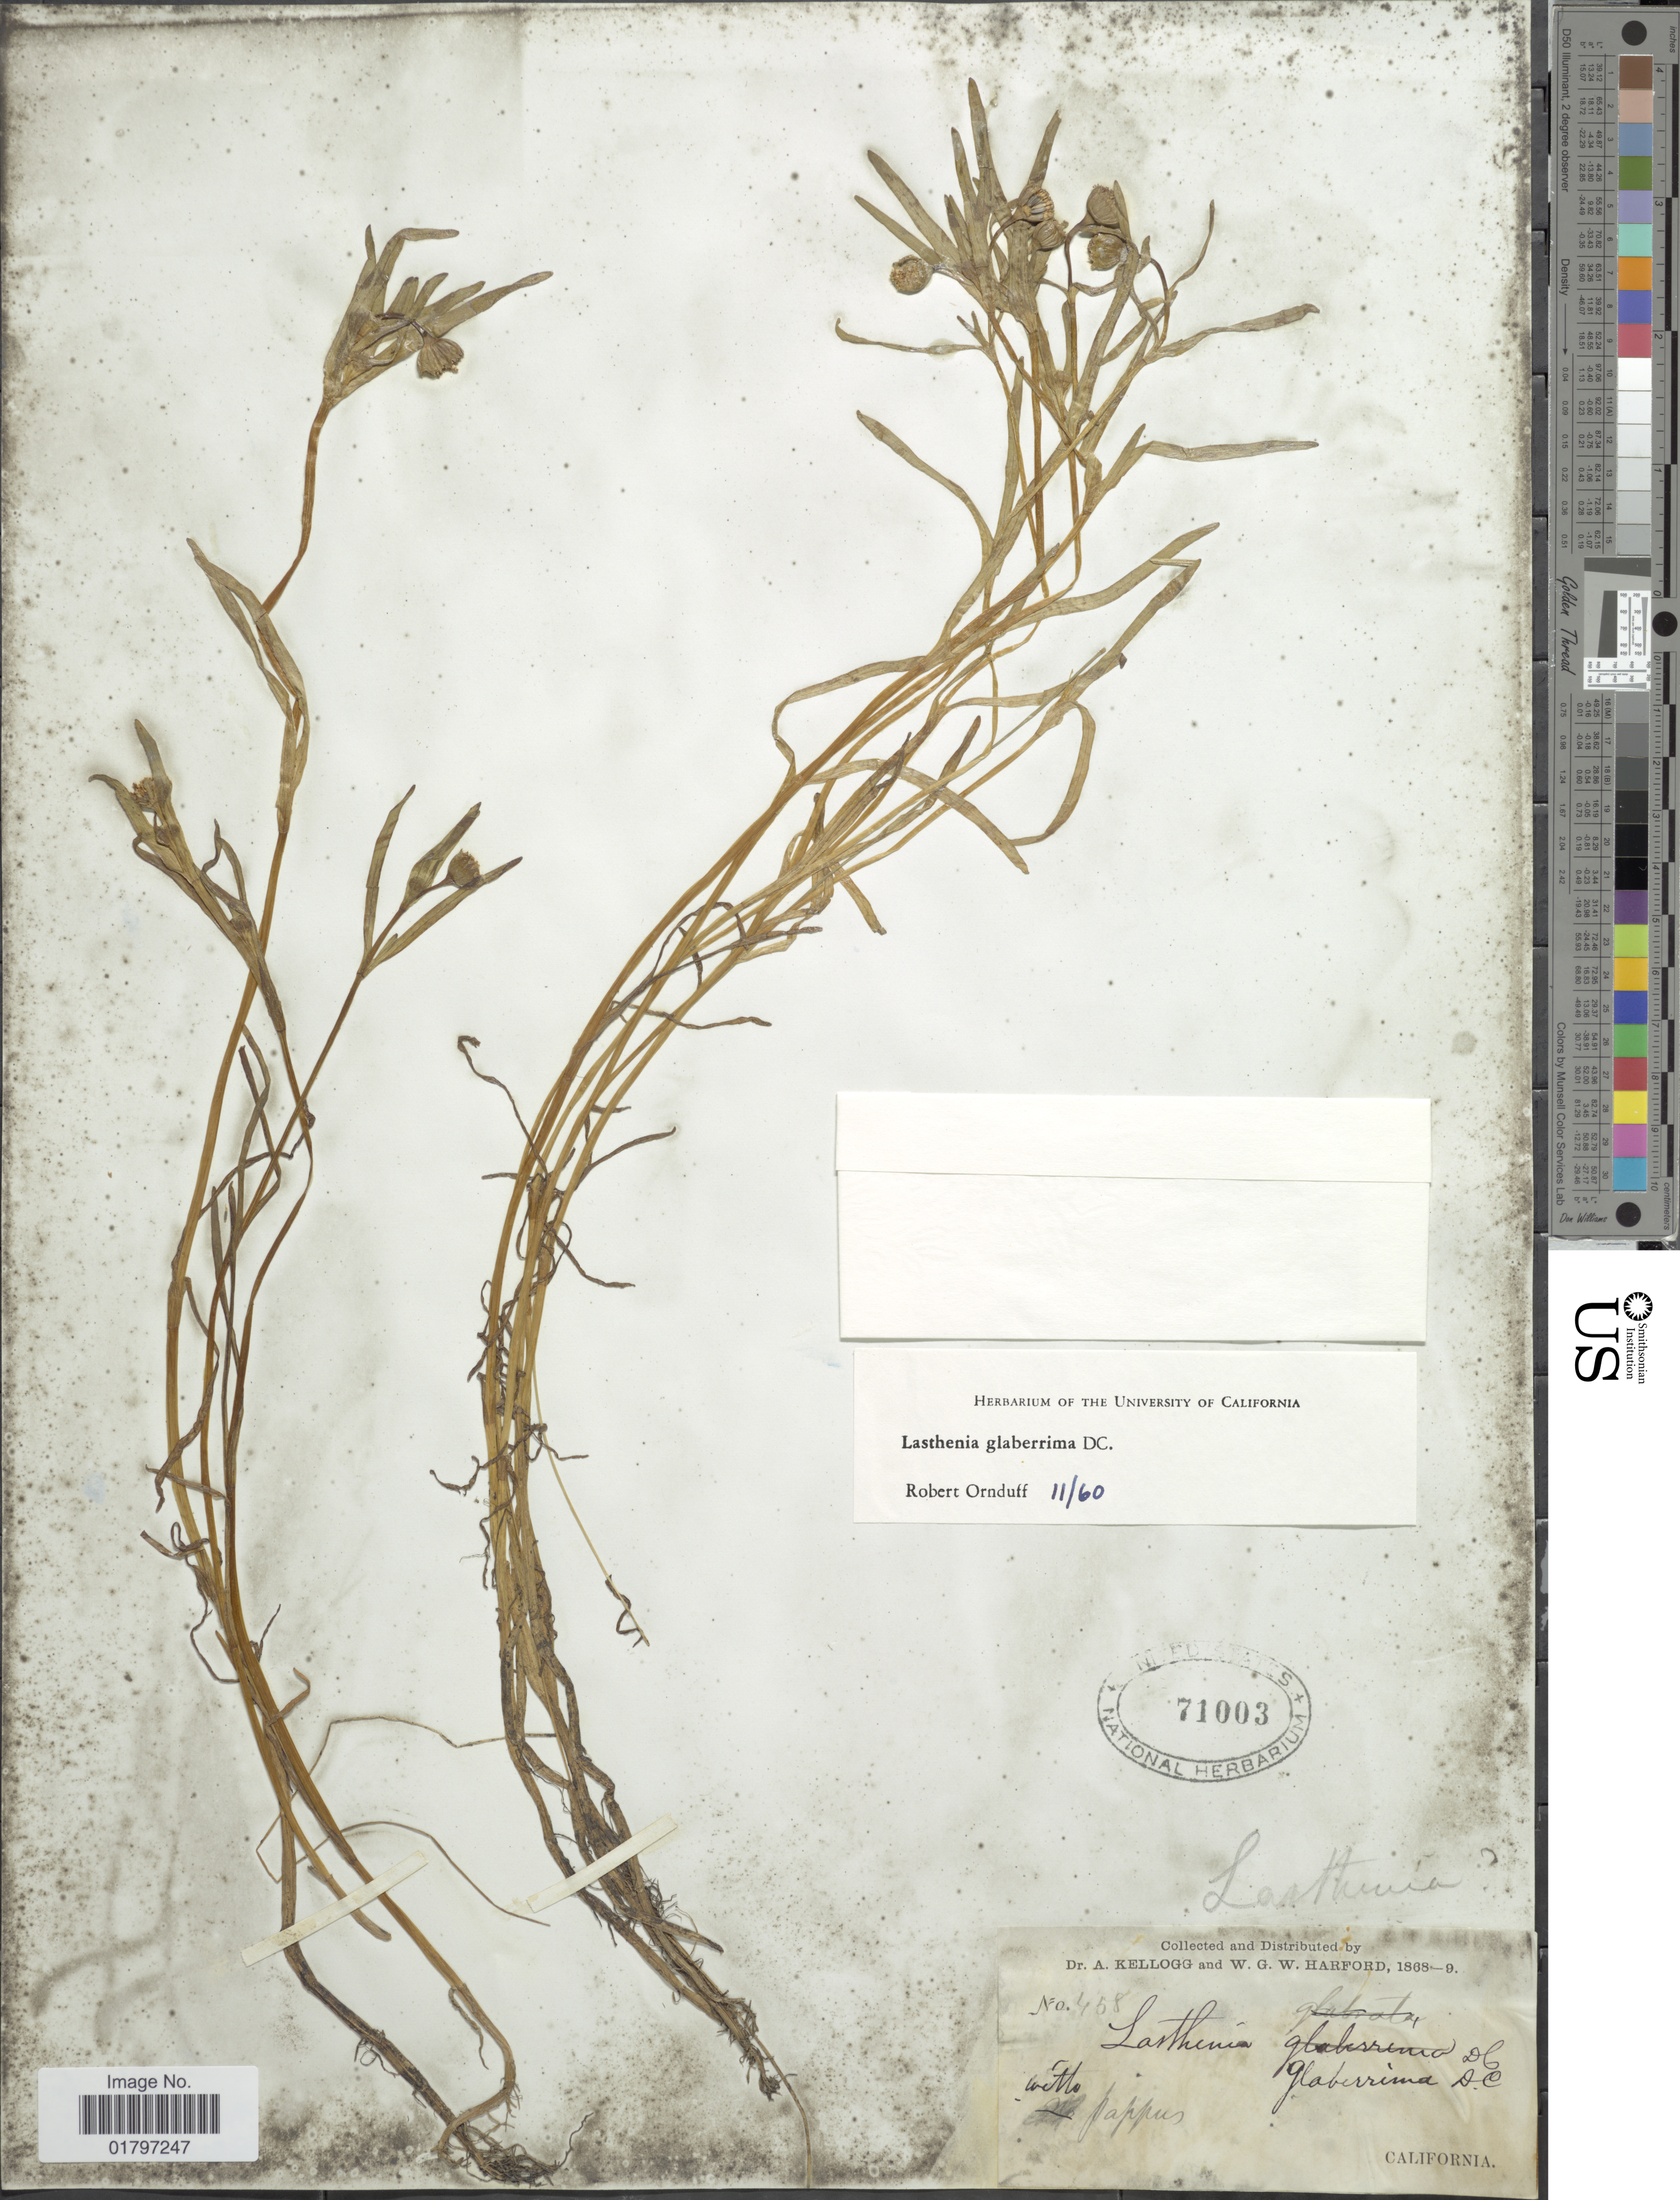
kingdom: Plantae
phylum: Tracheophyta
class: Magnoliopsida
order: Asterales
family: Asteraceae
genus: Lasthenia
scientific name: Lasthenia glaberrima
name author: DC.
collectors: A. Kellogg & W. G. W. Harford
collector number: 458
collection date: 1868/1869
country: United States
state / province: California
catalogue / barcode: US 71003